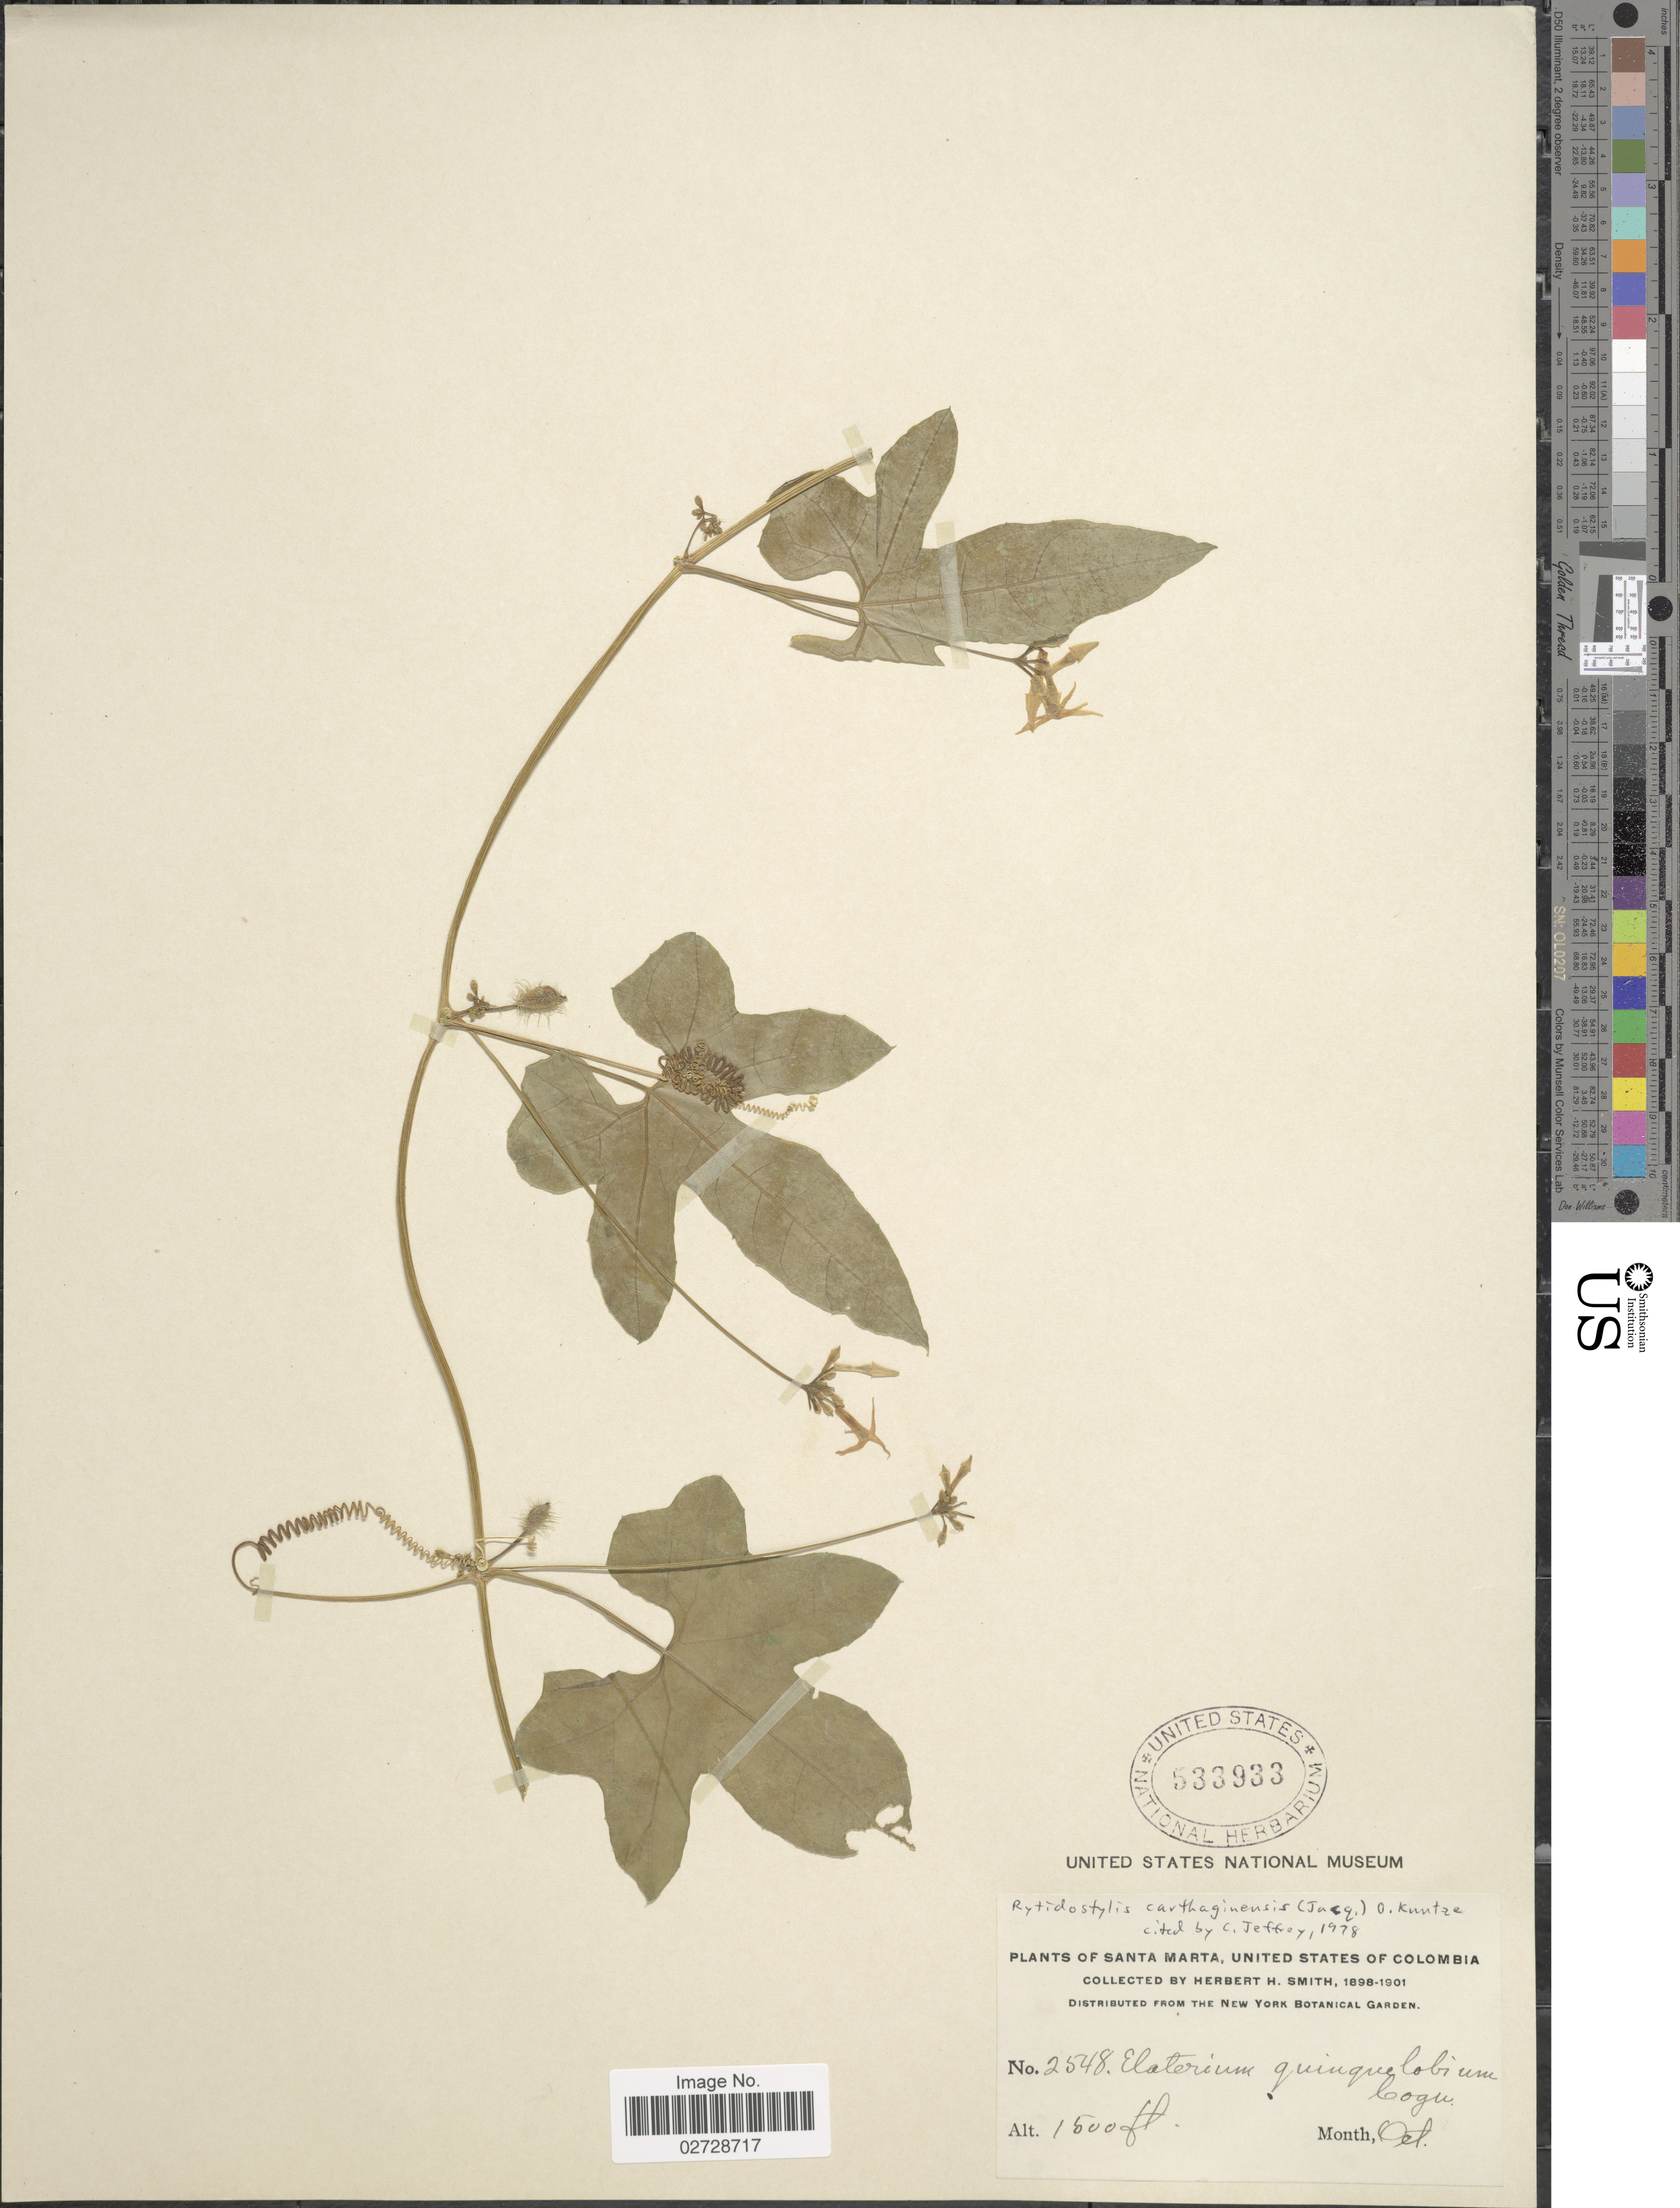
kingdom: Plantae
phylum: Tracheophyta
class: Magnoliopsida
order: Cucurbitales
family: Cucurbitaceae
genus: Cyclanthera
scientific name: Cyclanthera carthagenensis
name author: (Jacq.) H. Schaef. & S.S. Renner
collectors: Herbert H. Smith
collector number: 2548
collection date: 1898-10/1901-10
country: Colombia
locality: Santa Marta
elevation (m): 457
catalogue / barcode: US 533933